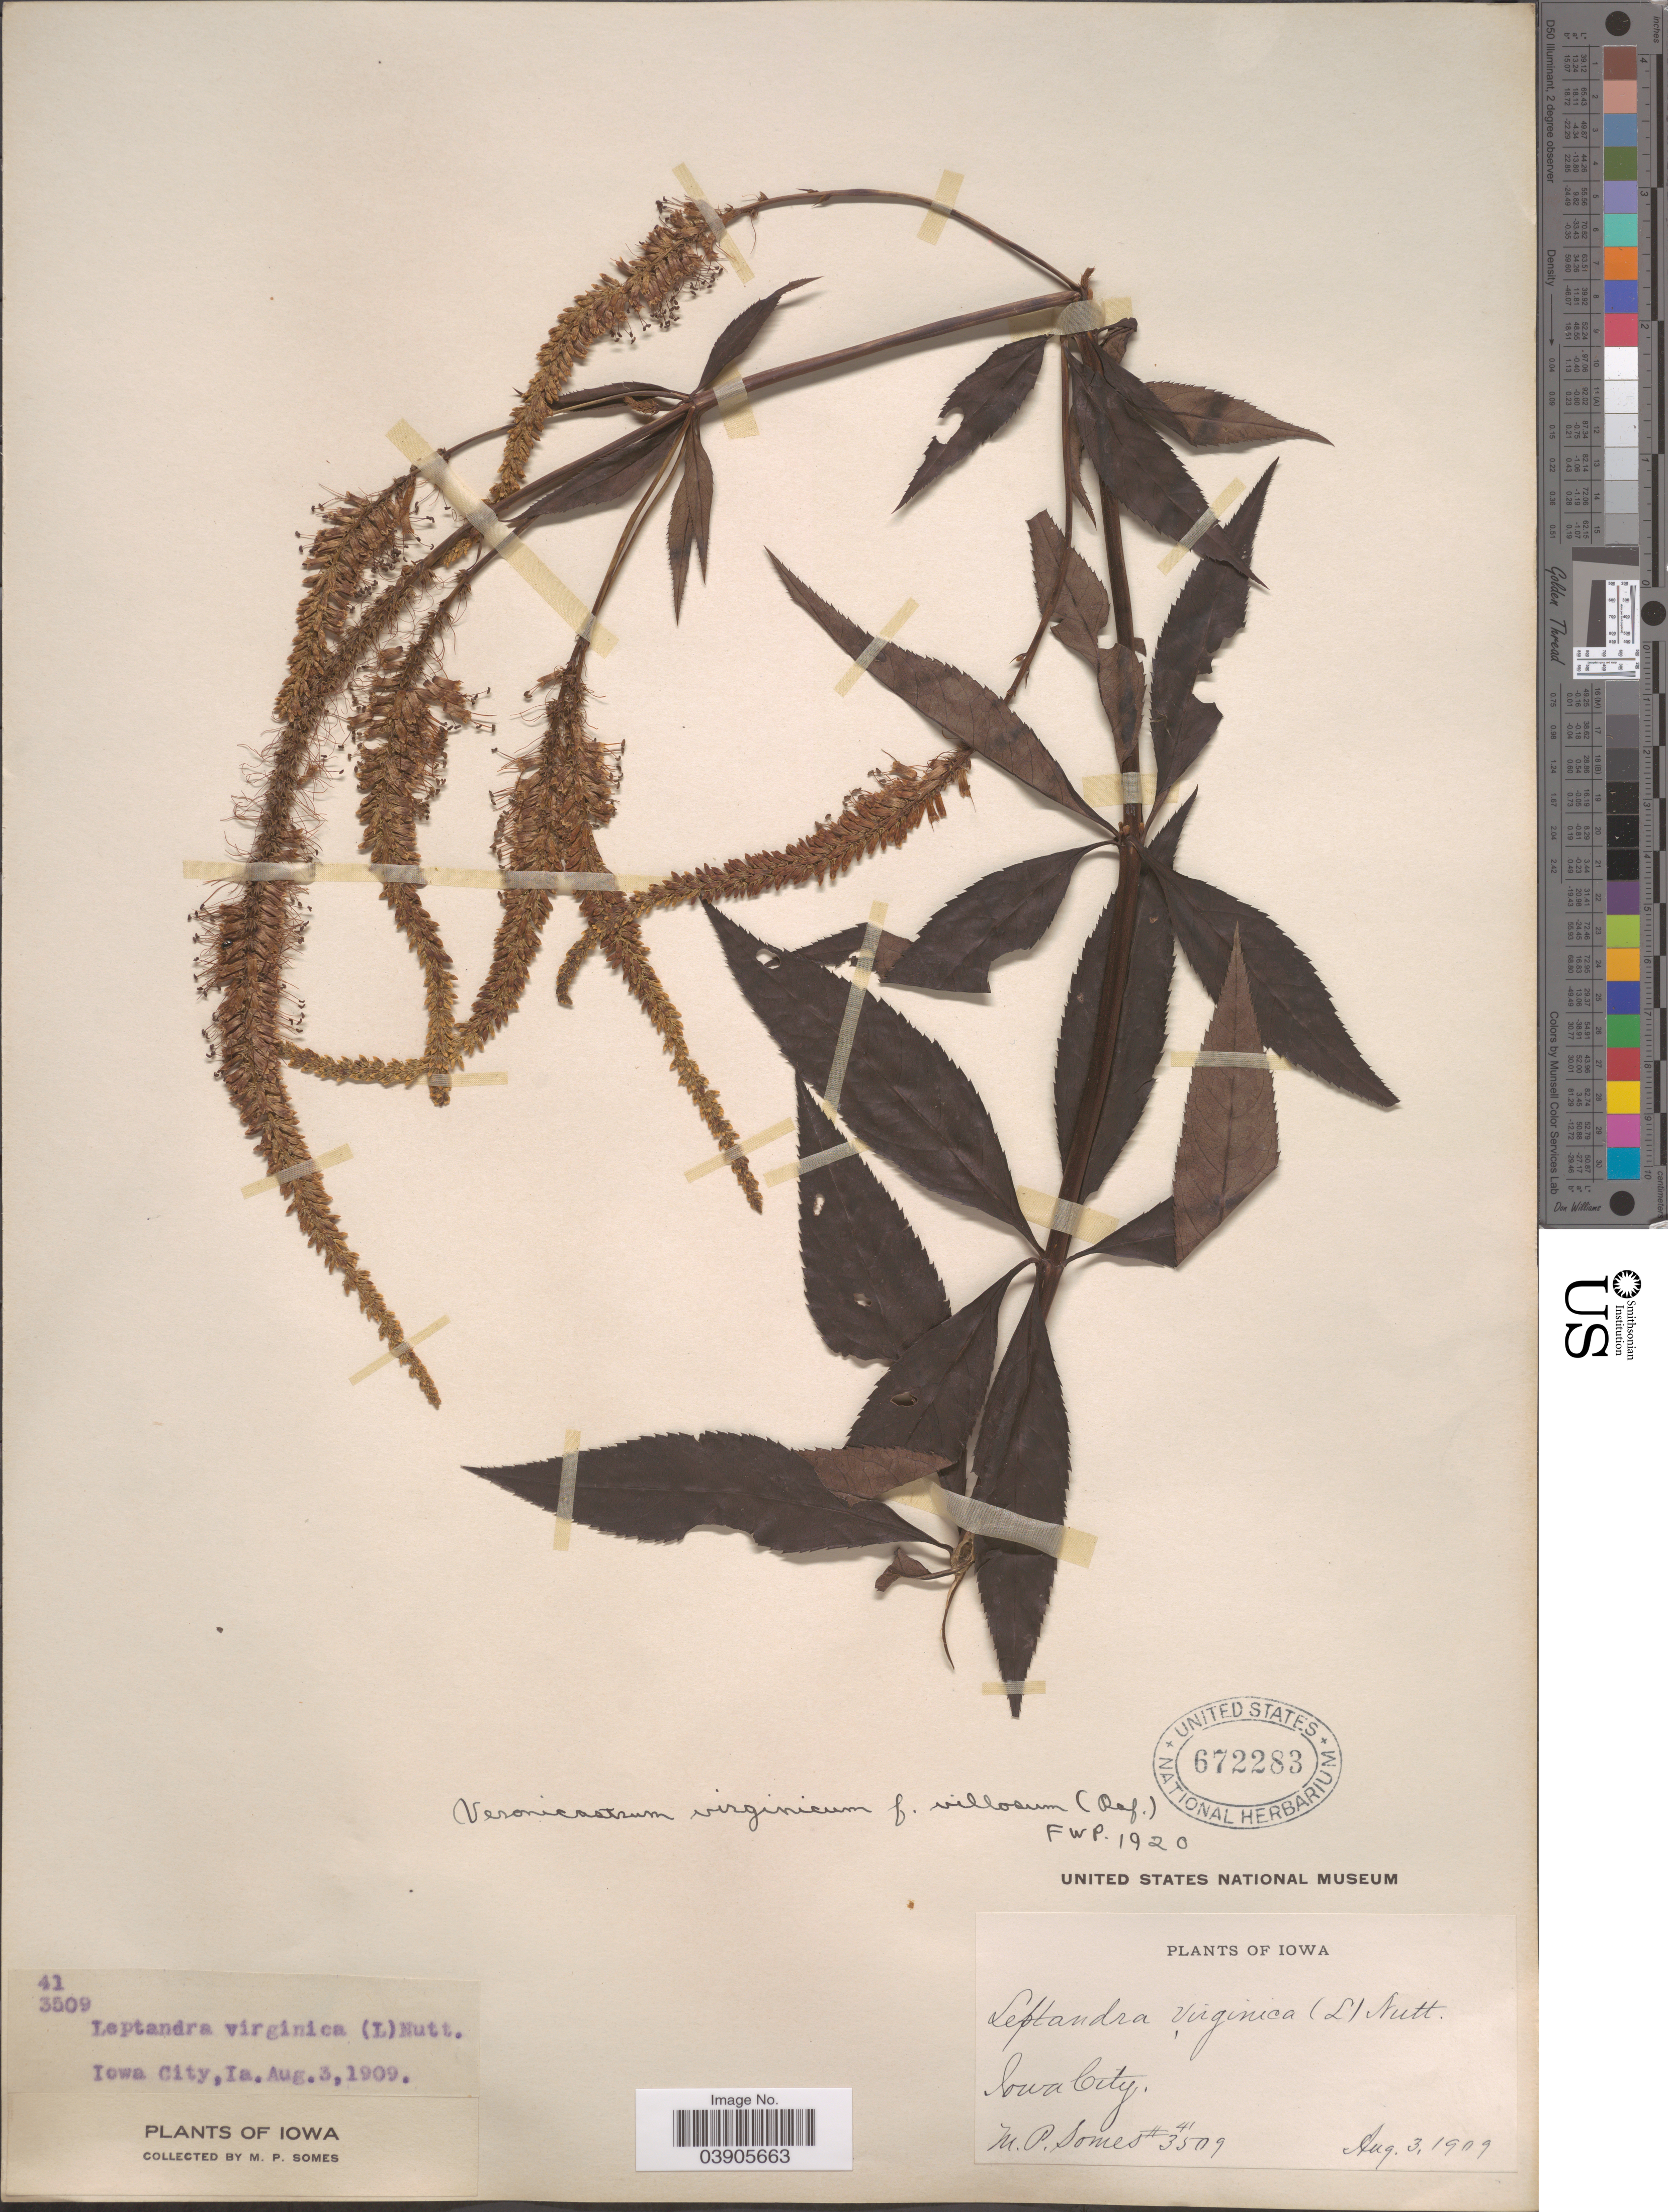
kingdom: Plantae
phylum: Tracheophyta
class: Magnoliopsida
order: Lamiales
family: Plantaginaceae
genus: Veronicastrum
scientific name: Veronicastrum virginicum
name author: (L.) Farw.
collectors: M. Somes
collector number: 41/3509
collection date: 1909-08-03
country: United States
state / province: Iowa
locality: Iowa City.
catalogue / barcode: US 672283